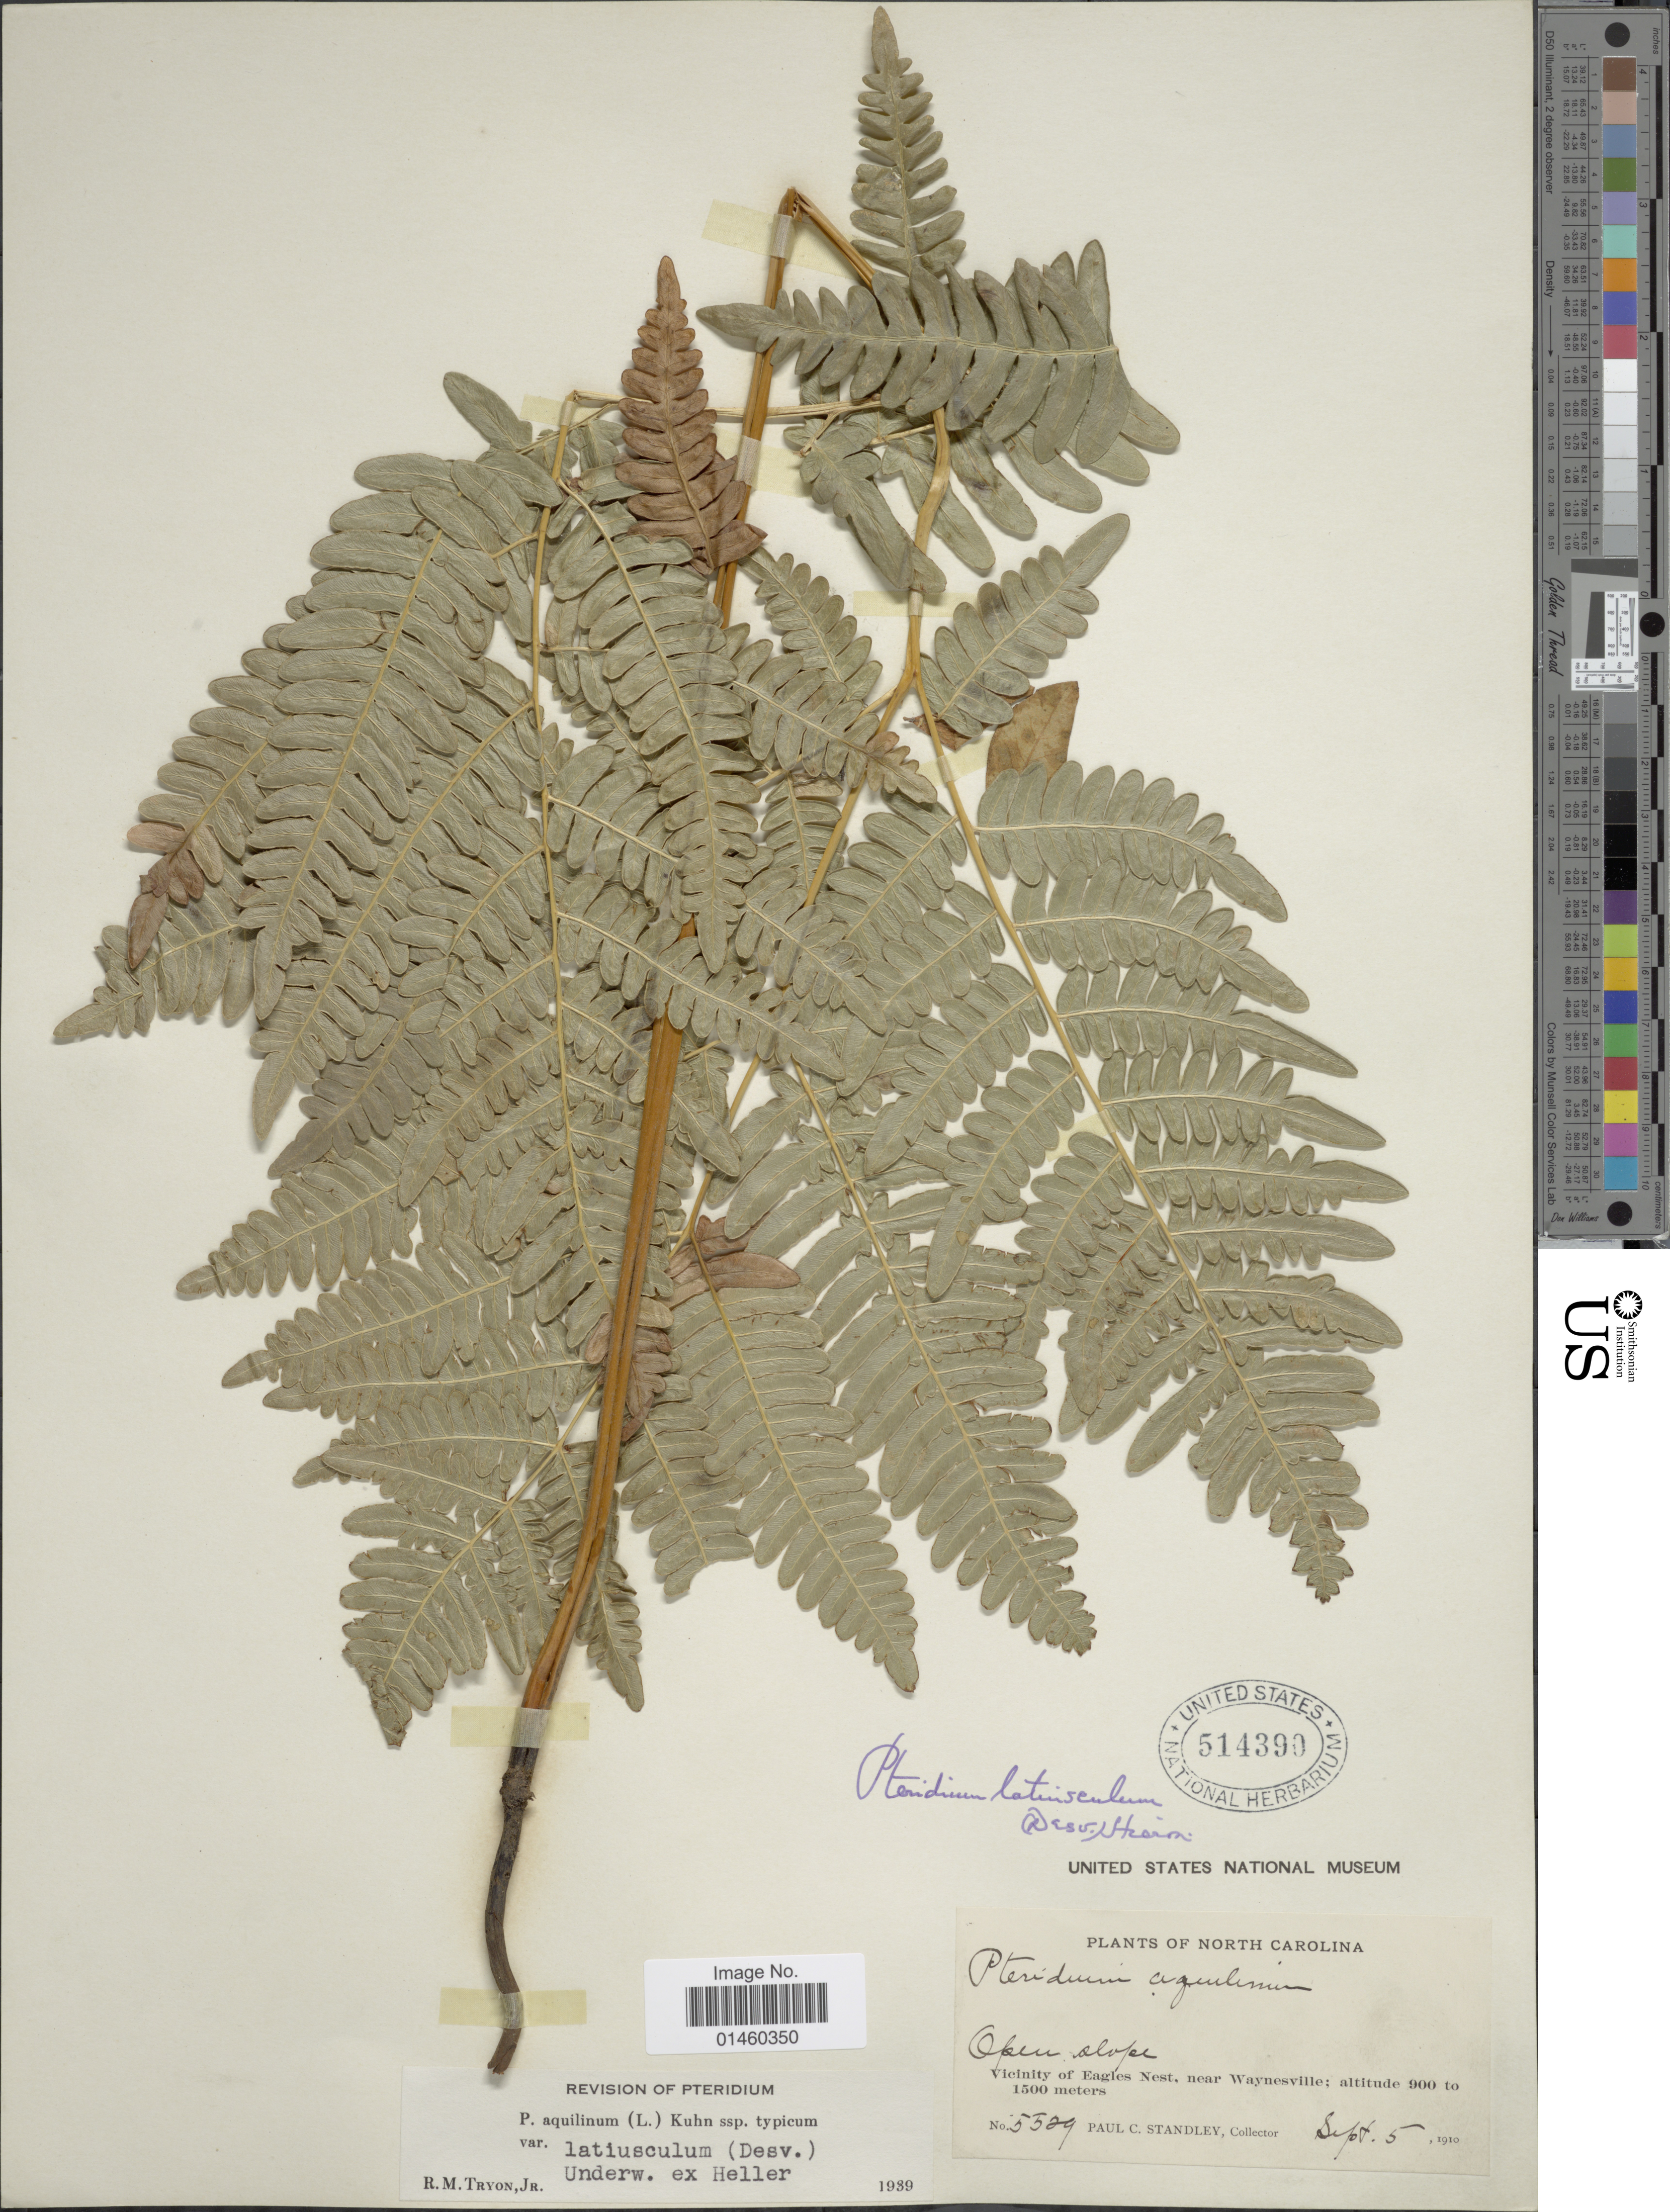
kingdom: Plantae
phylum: Tracheophyta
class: Polypodiopsida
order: Polypodiales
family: Dennstaedtiaceae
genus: Pteridium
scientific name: Pteridium aquilinum var. latiusculum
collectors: P. C. Standley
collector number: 5529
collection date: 1910-09-05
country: United States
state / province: North Carolina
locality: Open slope, Vicinity of Eagles Nest, near Waynesville.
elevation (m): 900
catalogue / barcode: US 514390